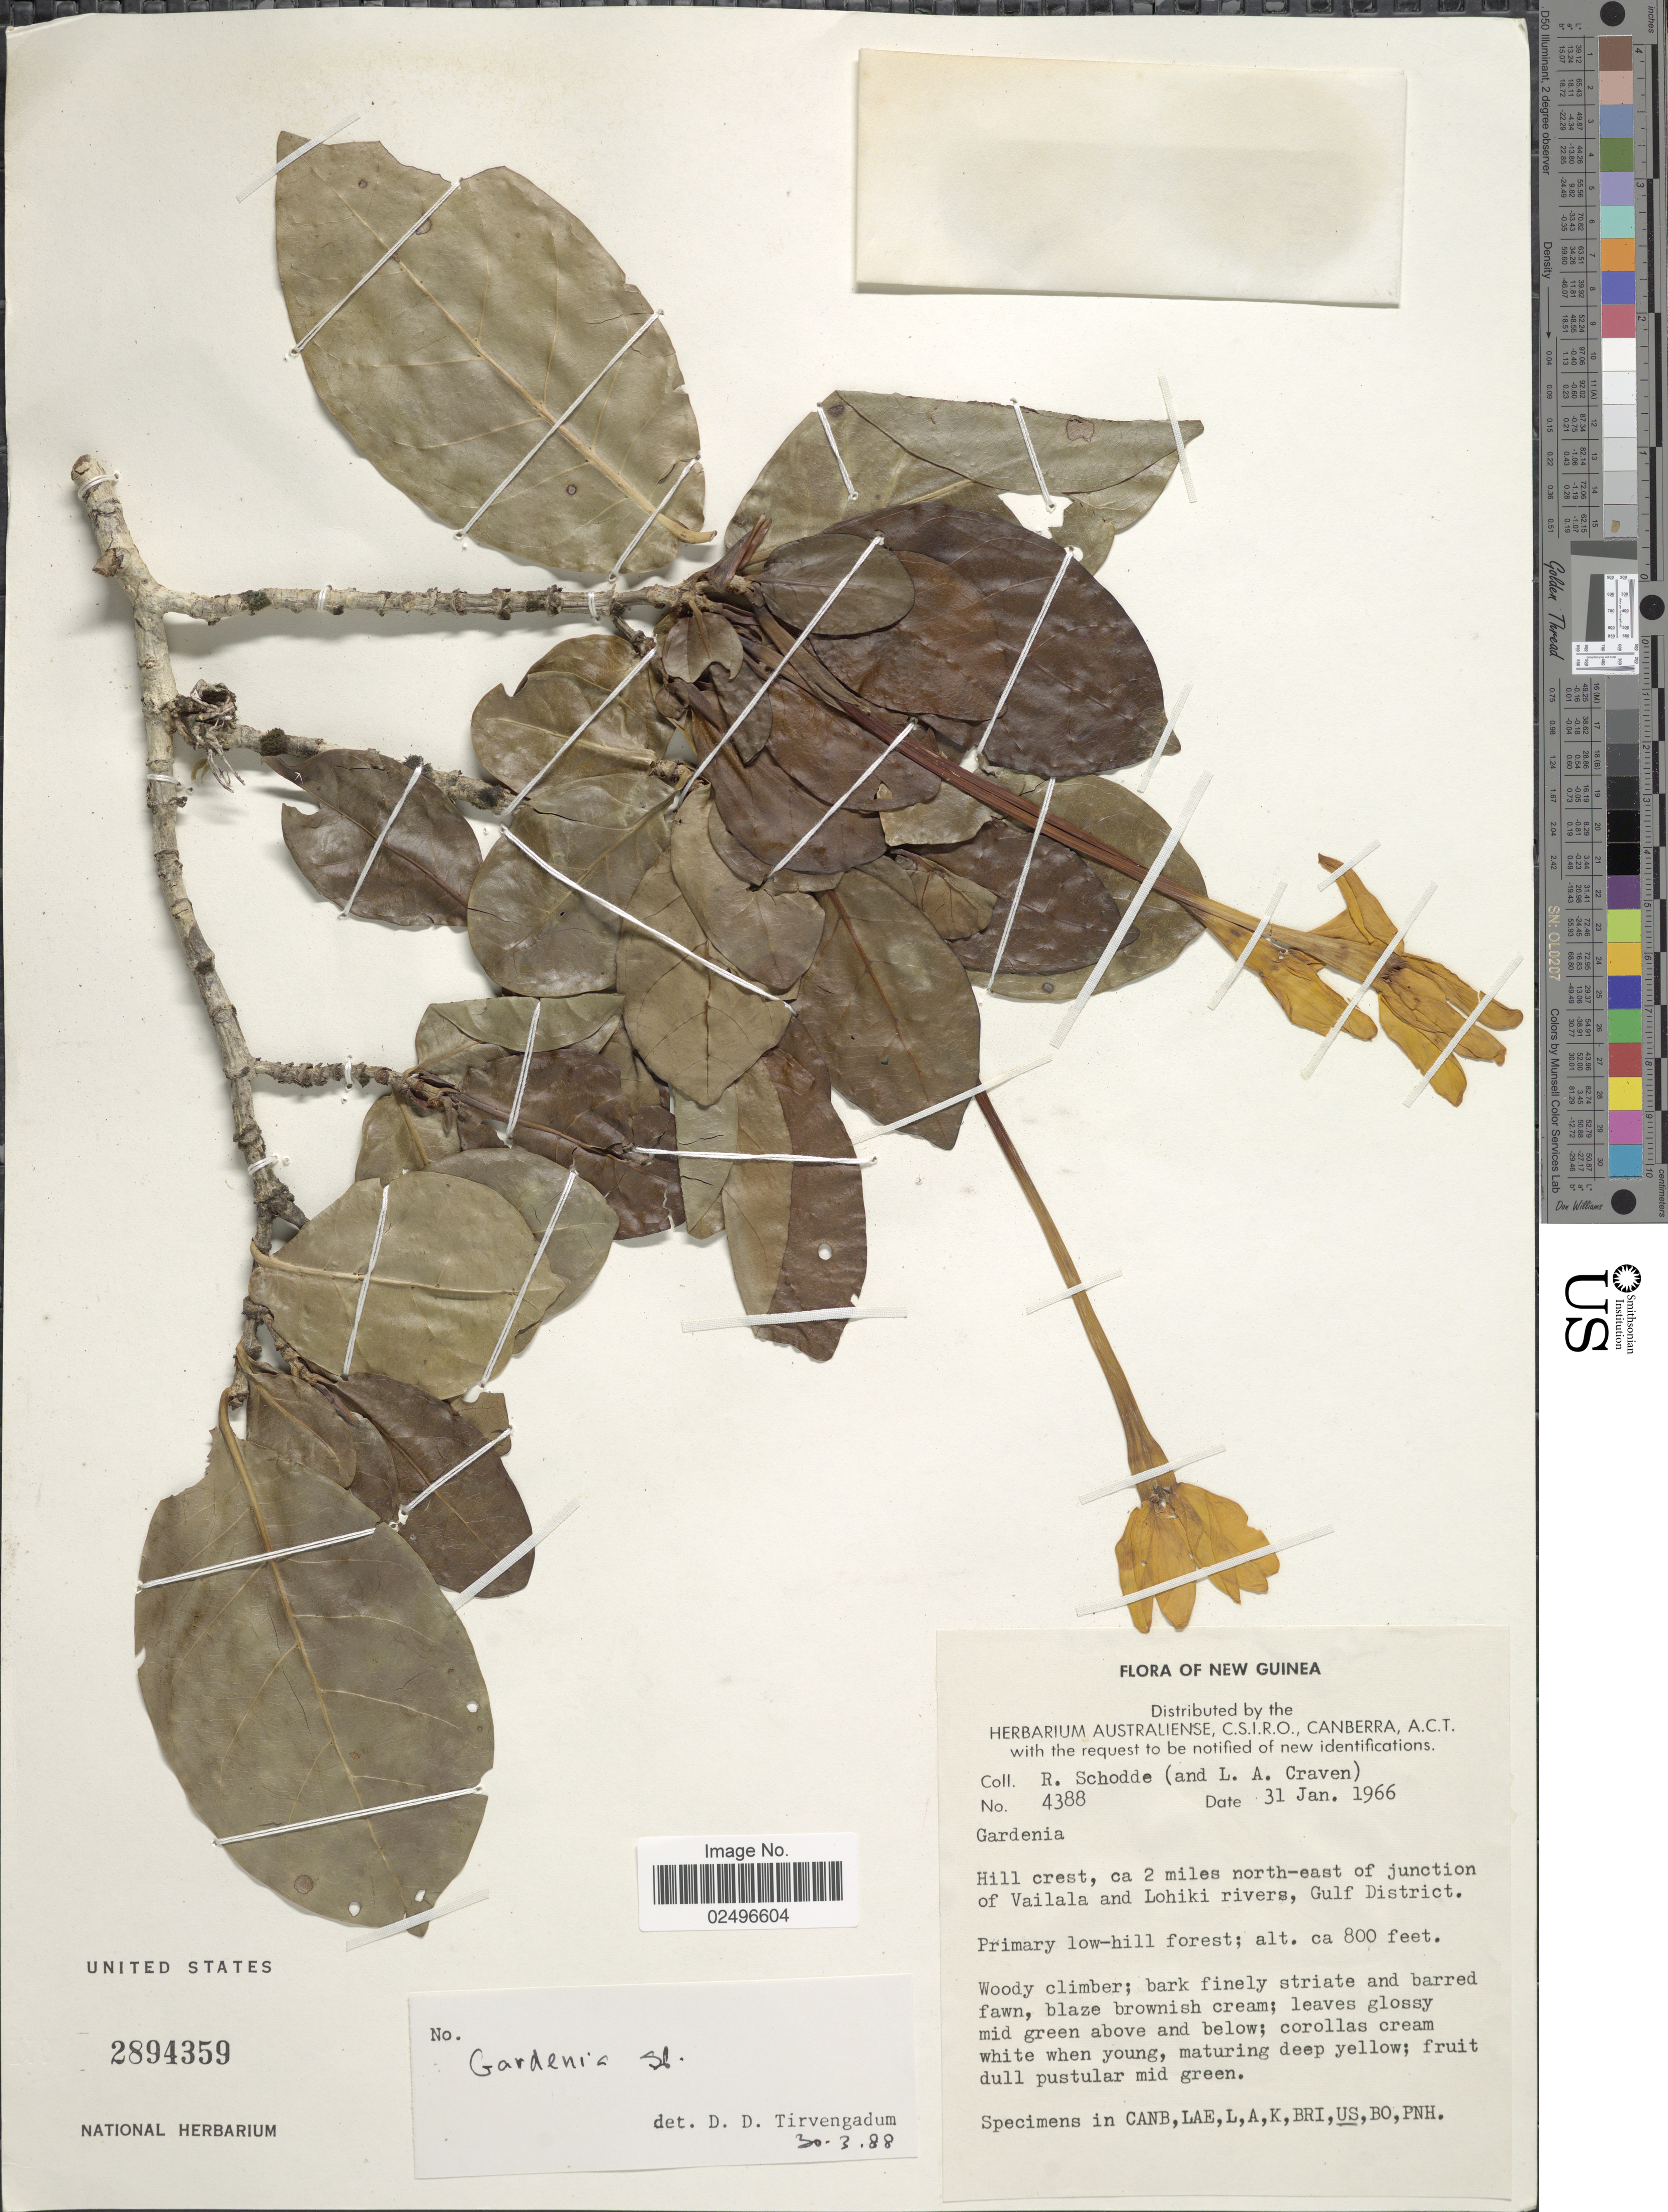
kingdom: Plantae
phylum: Tracheophyta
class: Magnoliopsida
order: Gentianales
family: Rubiaceae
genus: Gardenia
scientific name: Gardenia sp.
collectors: R. Schodde & L. A. Craven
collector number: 4388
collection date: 1966-01-31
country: Papua New Guinea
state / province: Gulf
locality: New Guinea. Hill crest, ca 2 miles north0east of junction of Vailala and Lohiki rivers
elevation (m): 244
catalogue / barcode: US 2894359